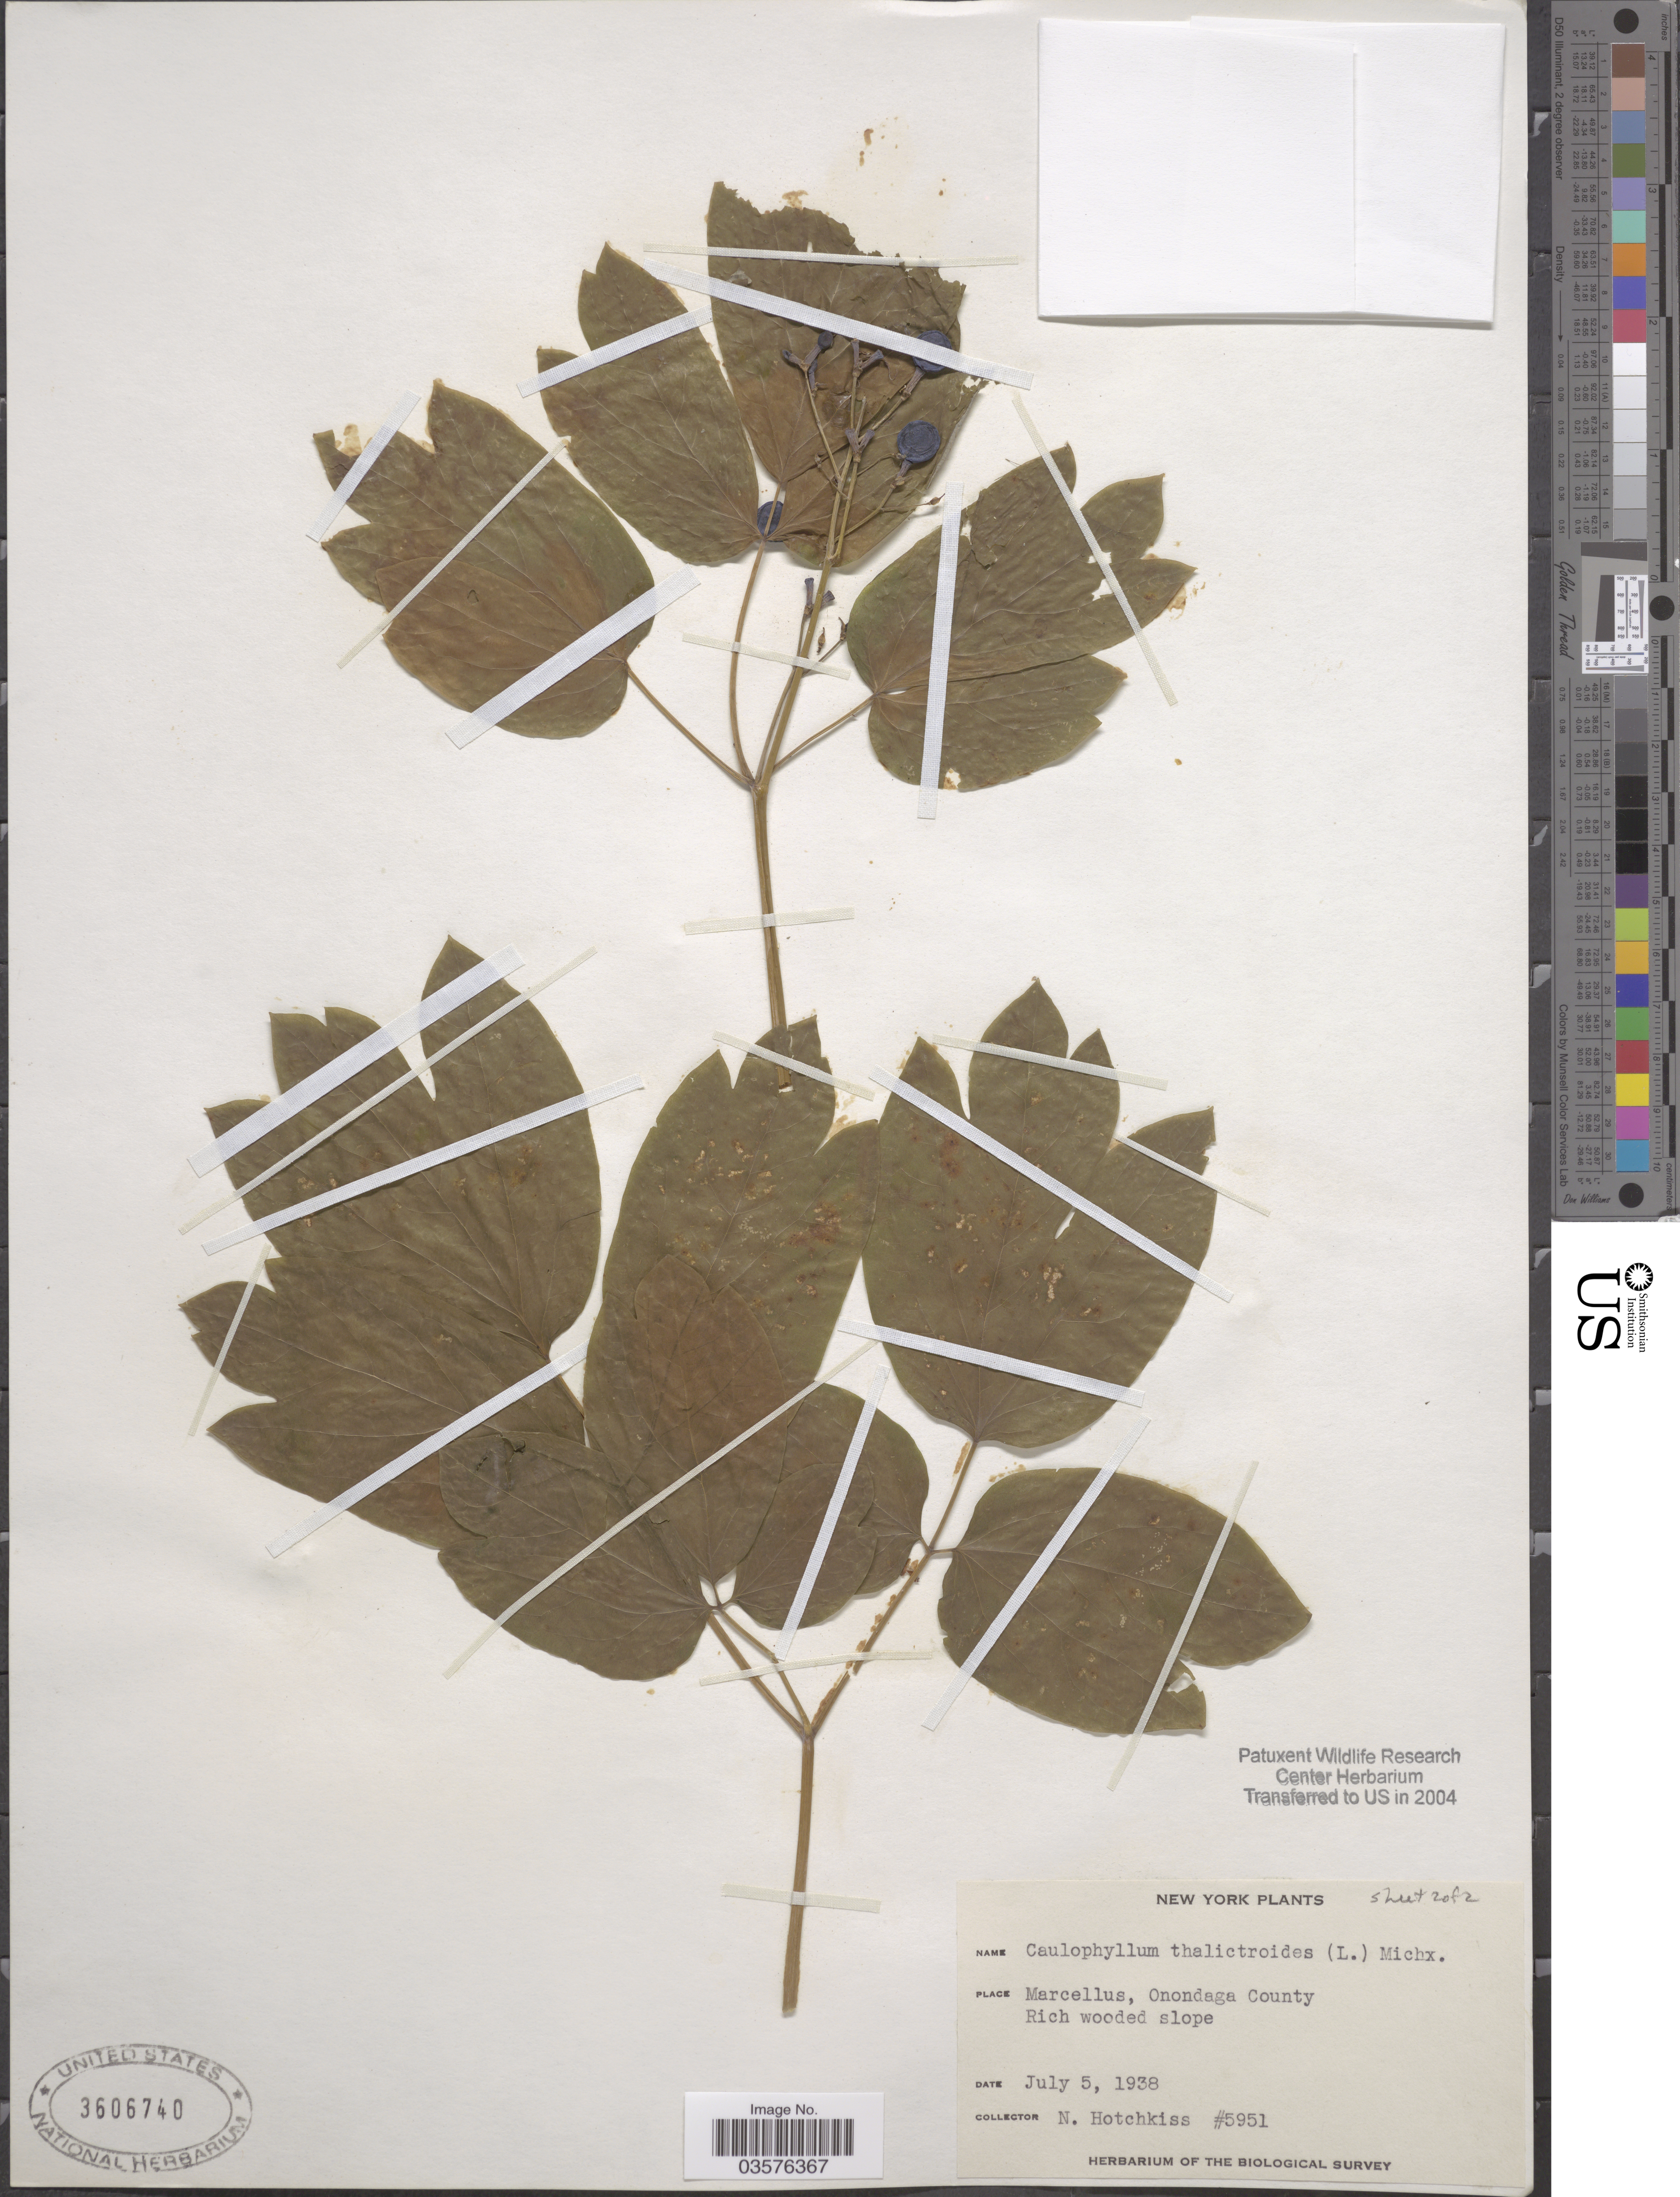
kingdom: Plantae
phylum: Tracheophyta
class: Magnoliopsida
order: Ranunculales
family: Berberidaceae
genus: Caulophyllum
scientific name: Caulophyllum thalictroides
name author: (L.) Michx.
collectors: N. Hotchkiss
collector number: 5951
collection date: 1938-07-05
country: United States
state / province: New York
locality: Marcellus, Onondaga County.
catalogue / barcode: US 3606740